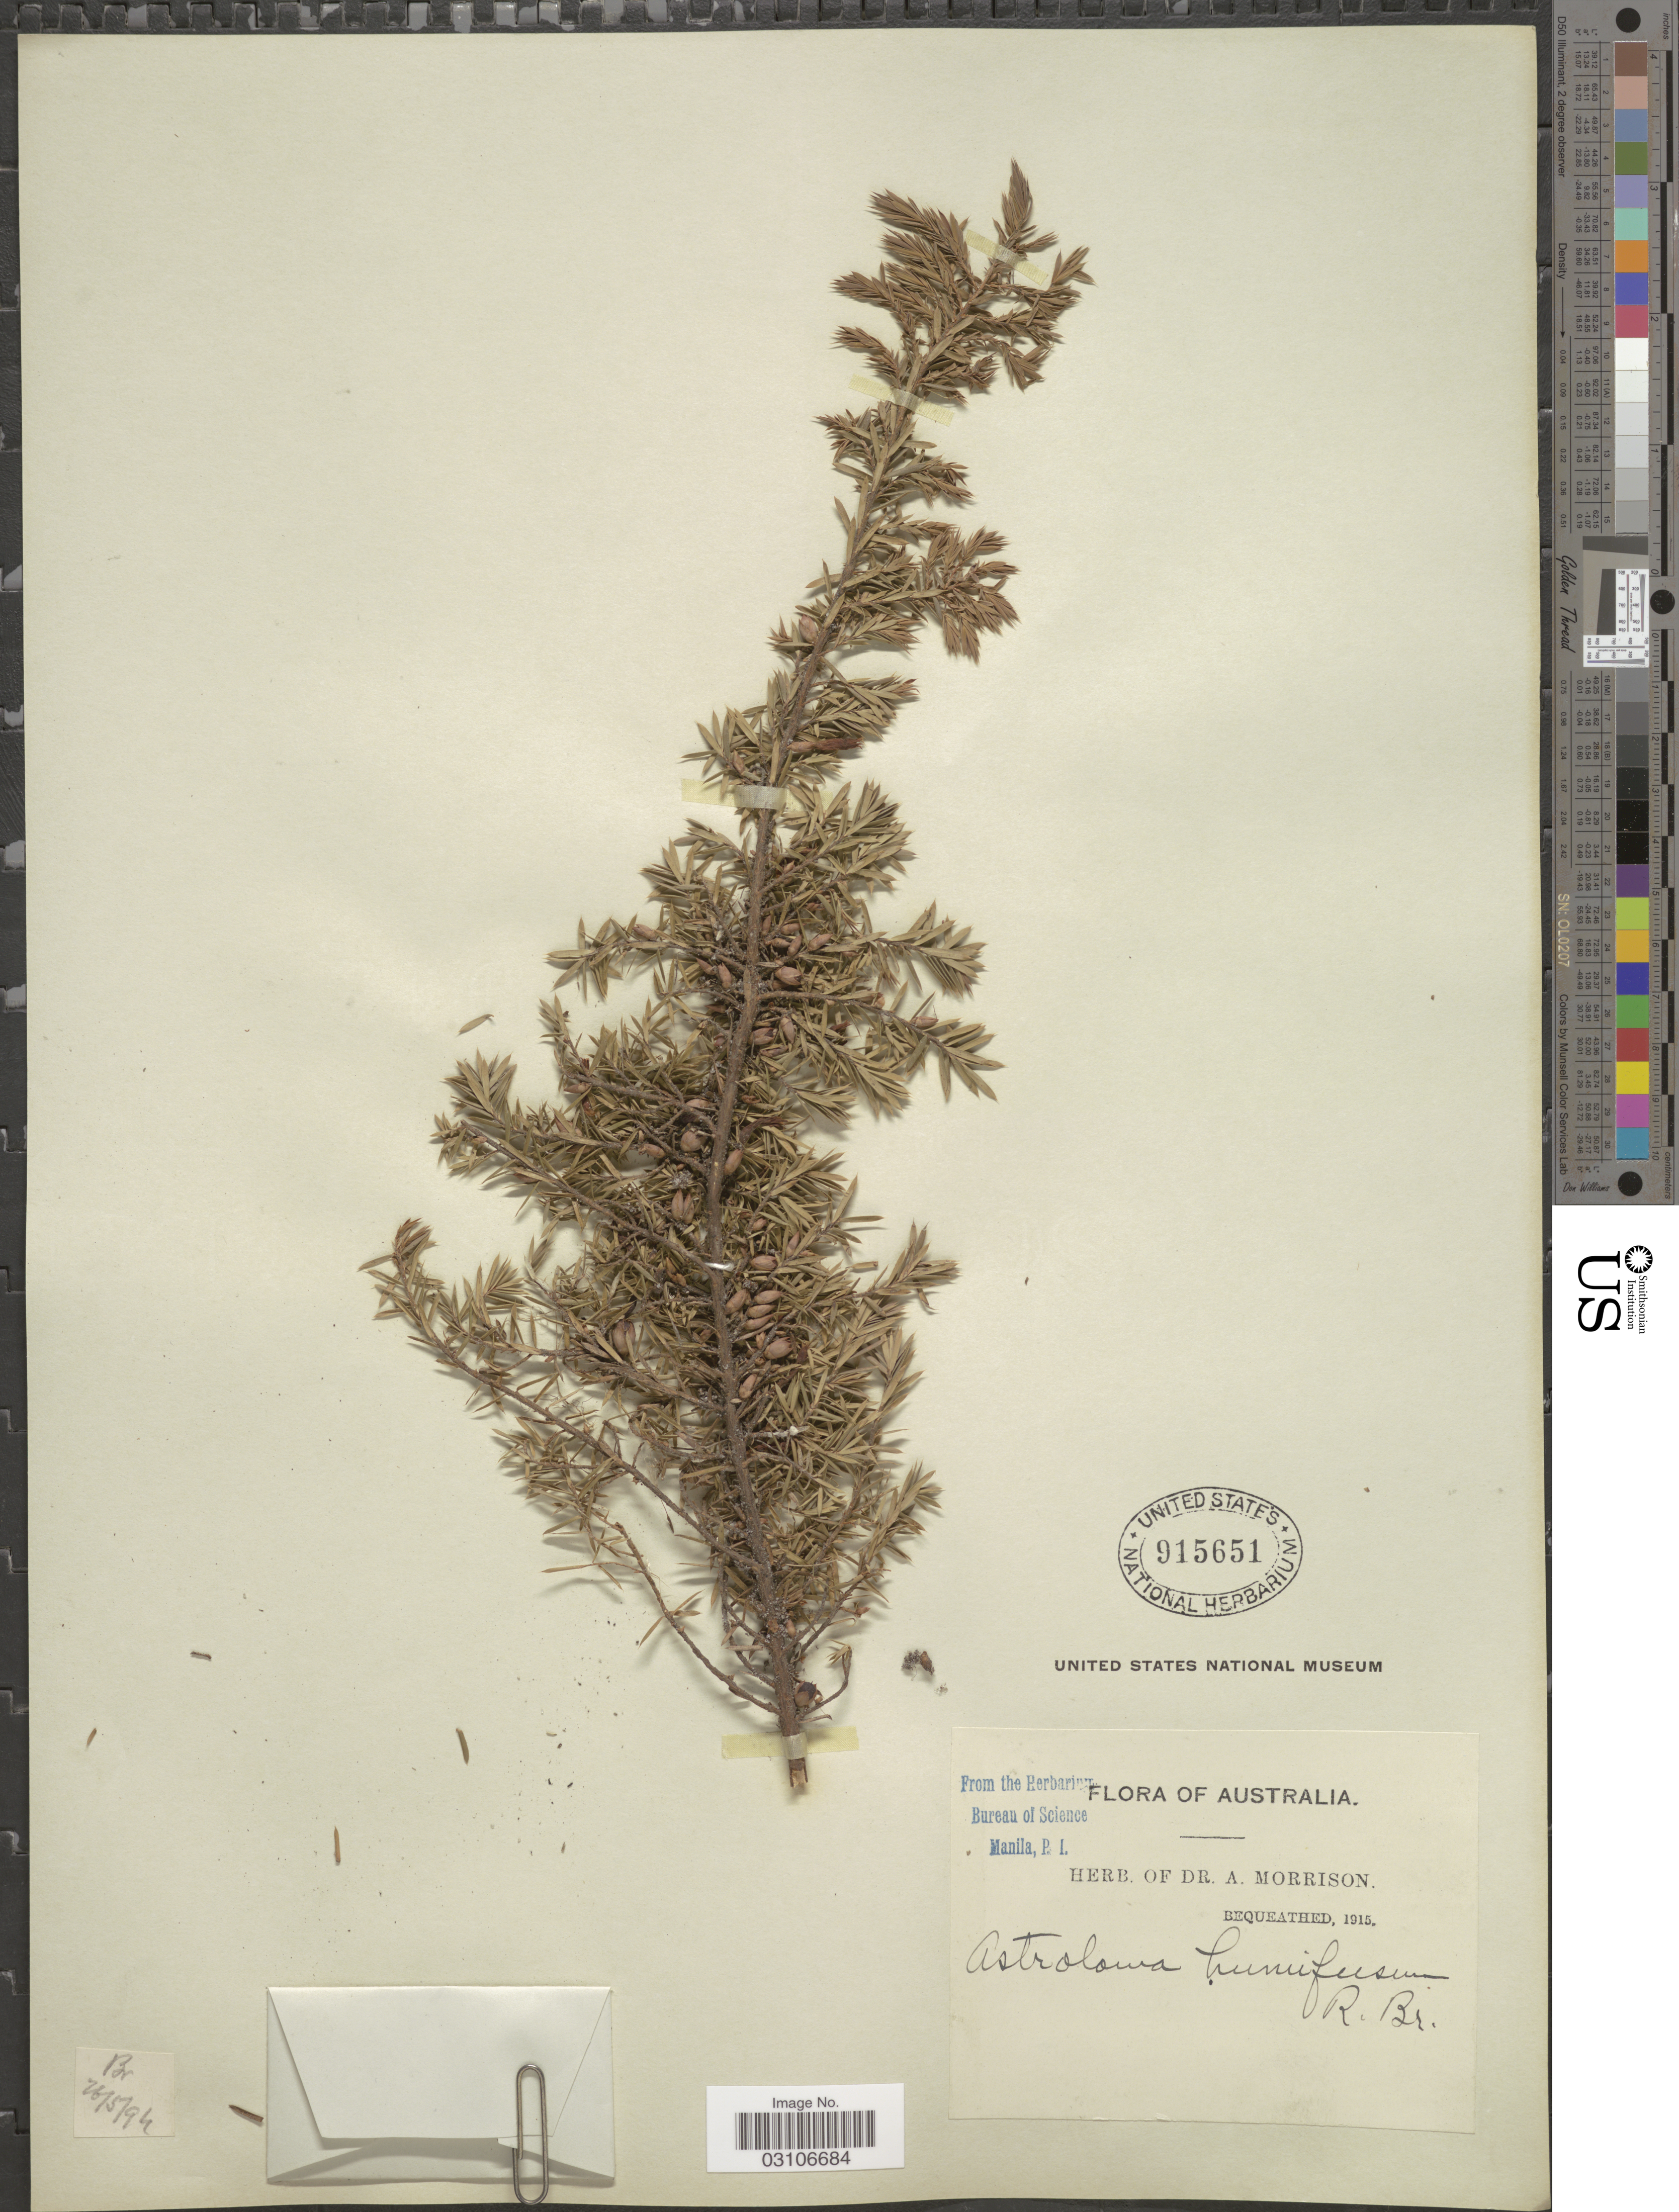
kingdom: Plantae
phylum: Tracheophyta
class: Magnoliopsida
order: Ericales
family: Ericaceae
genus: Astroloma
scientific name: Astroloma humifusum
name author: (Cav.) R. Br.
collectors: ex herb. Dr. A. Morrison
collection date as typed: Transcribed d/m/y: 26/5/94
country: Australia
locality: Br.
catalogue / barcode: US 915651